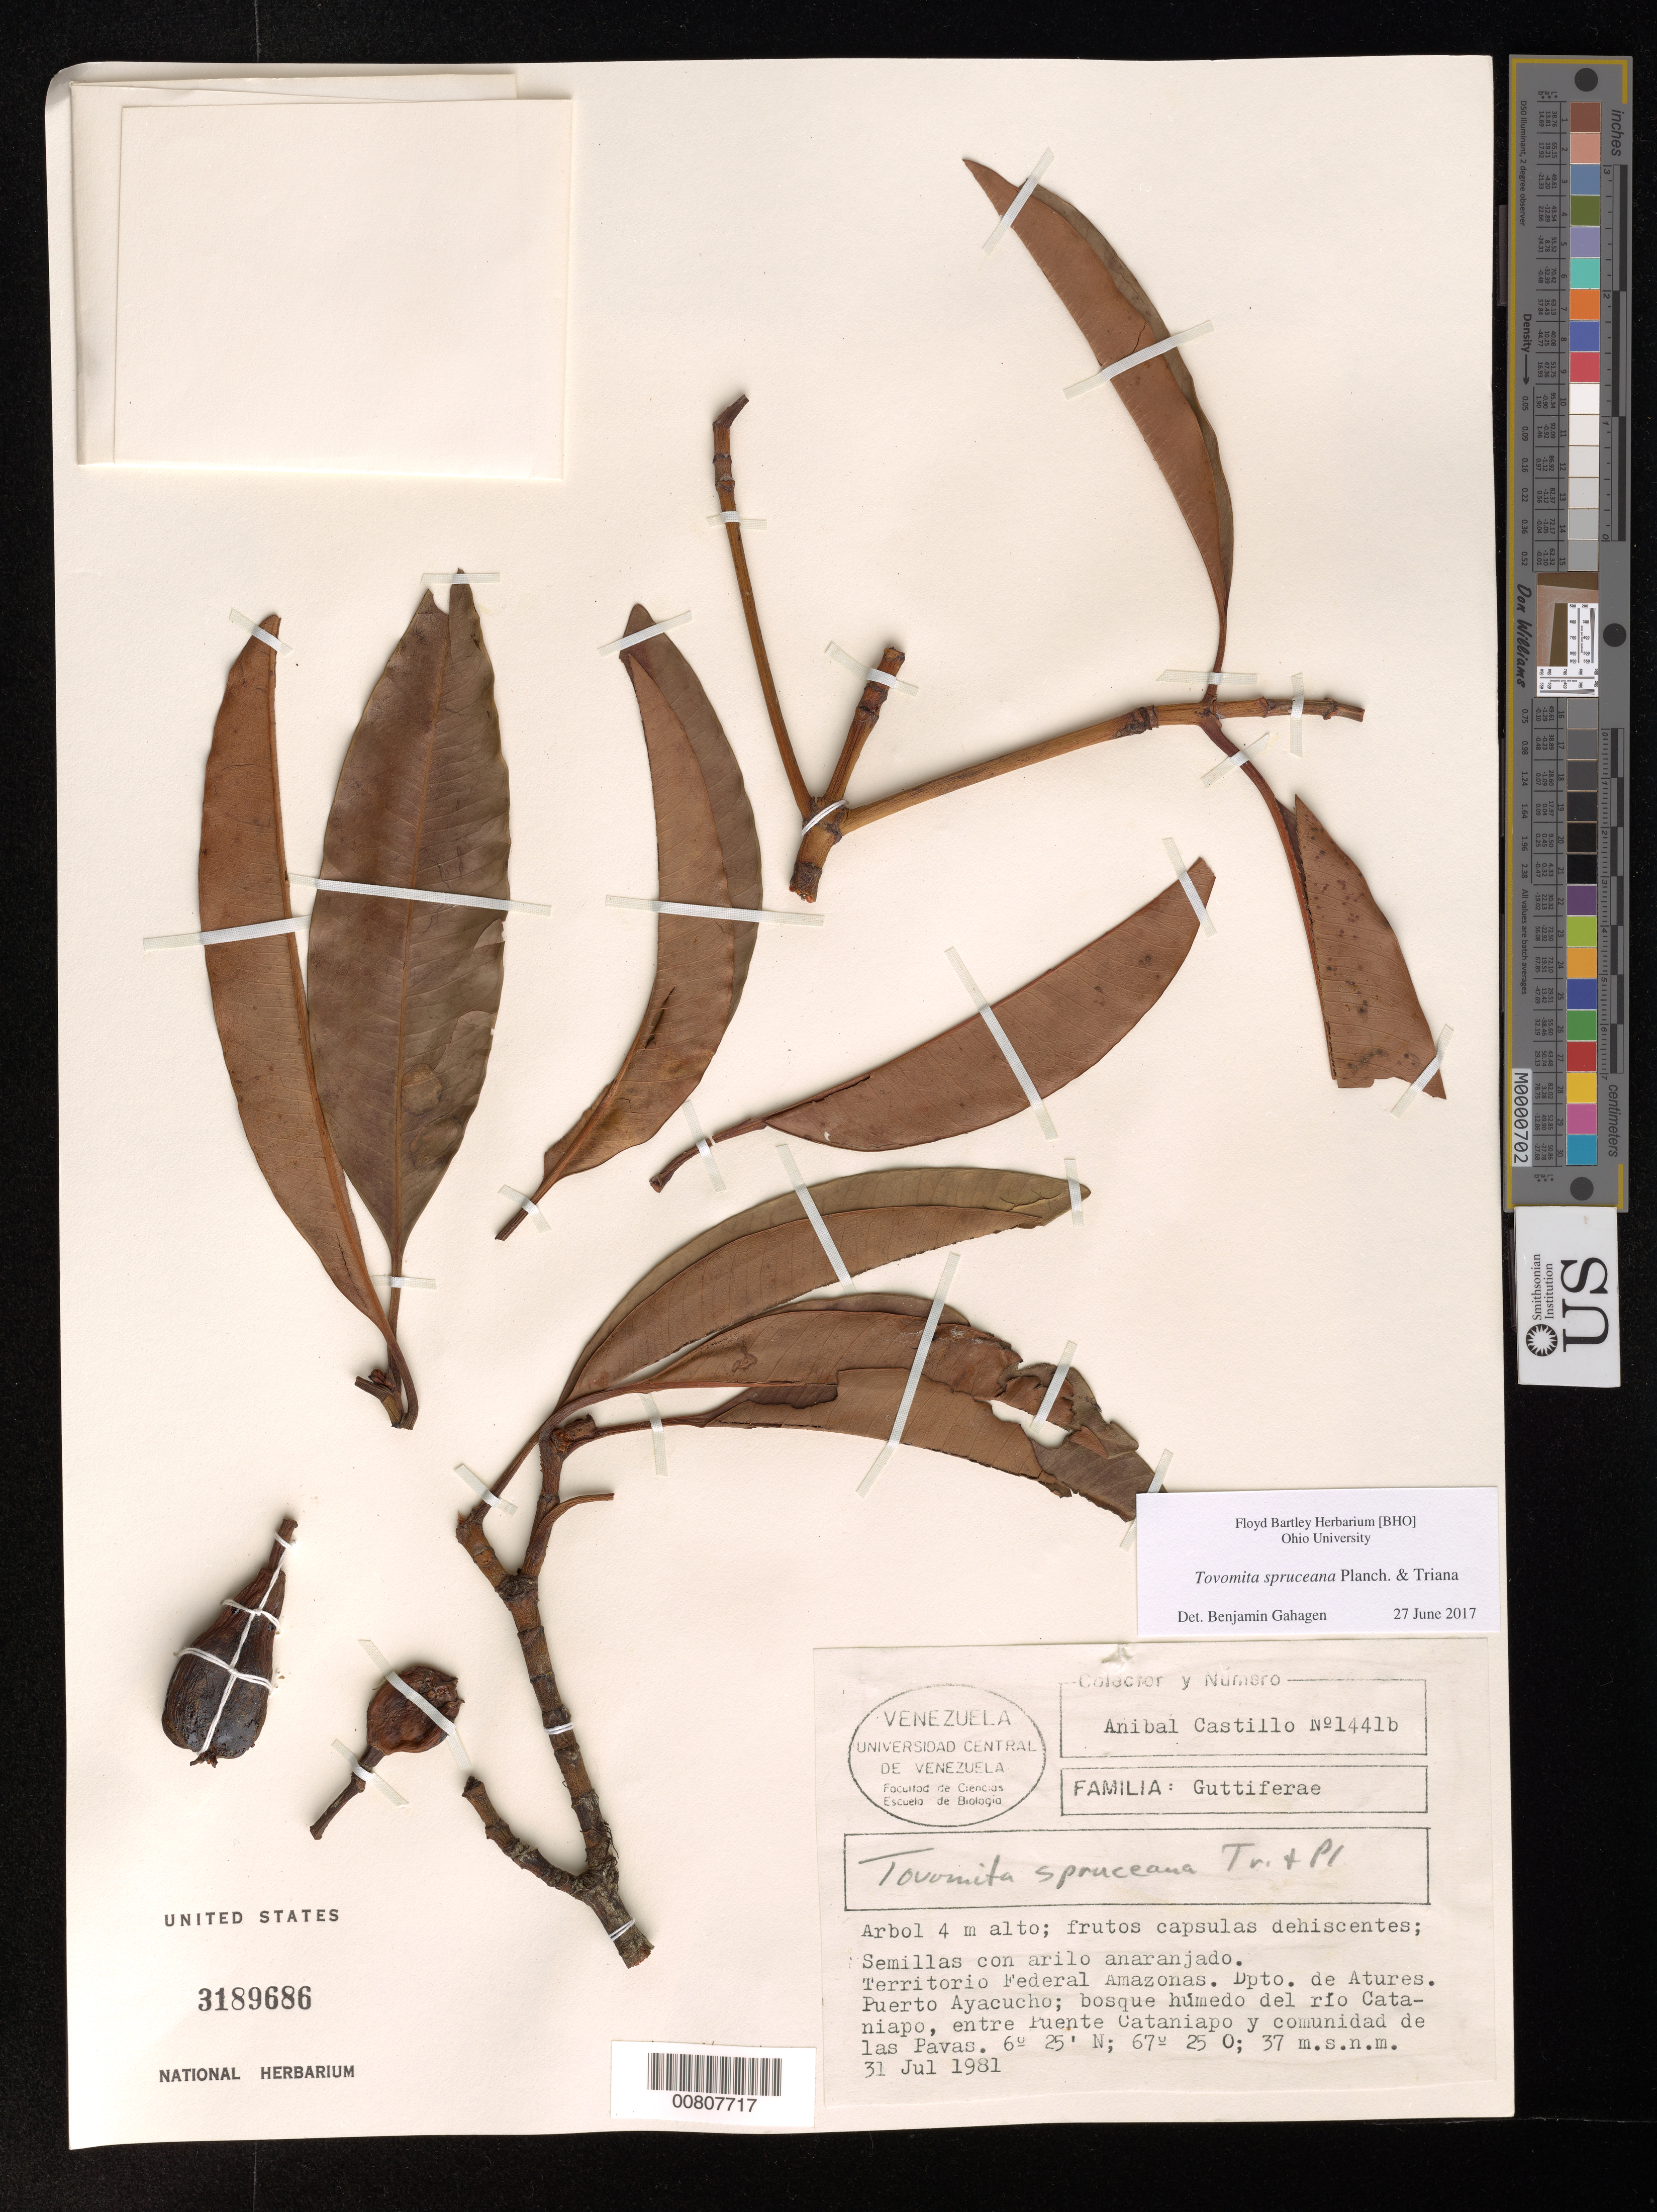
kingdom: Plantae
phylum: Tracheophyta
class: Magnoliopsida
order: Malpighiales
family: Clusiaceae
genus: Tovomita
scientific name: Tovomita spruceana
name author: Planch. & Triana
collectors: A. Castillo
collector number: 1441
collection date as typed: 31-Jul-81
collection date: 1981-07-31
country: Venezuela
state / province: Amazonas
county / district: Atures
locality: Río Cataniapo, oest de la Comunidad de Las Pavas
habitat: Ribera izquierda del río, bosque húmedo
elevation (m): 37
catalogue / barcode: US 3189686